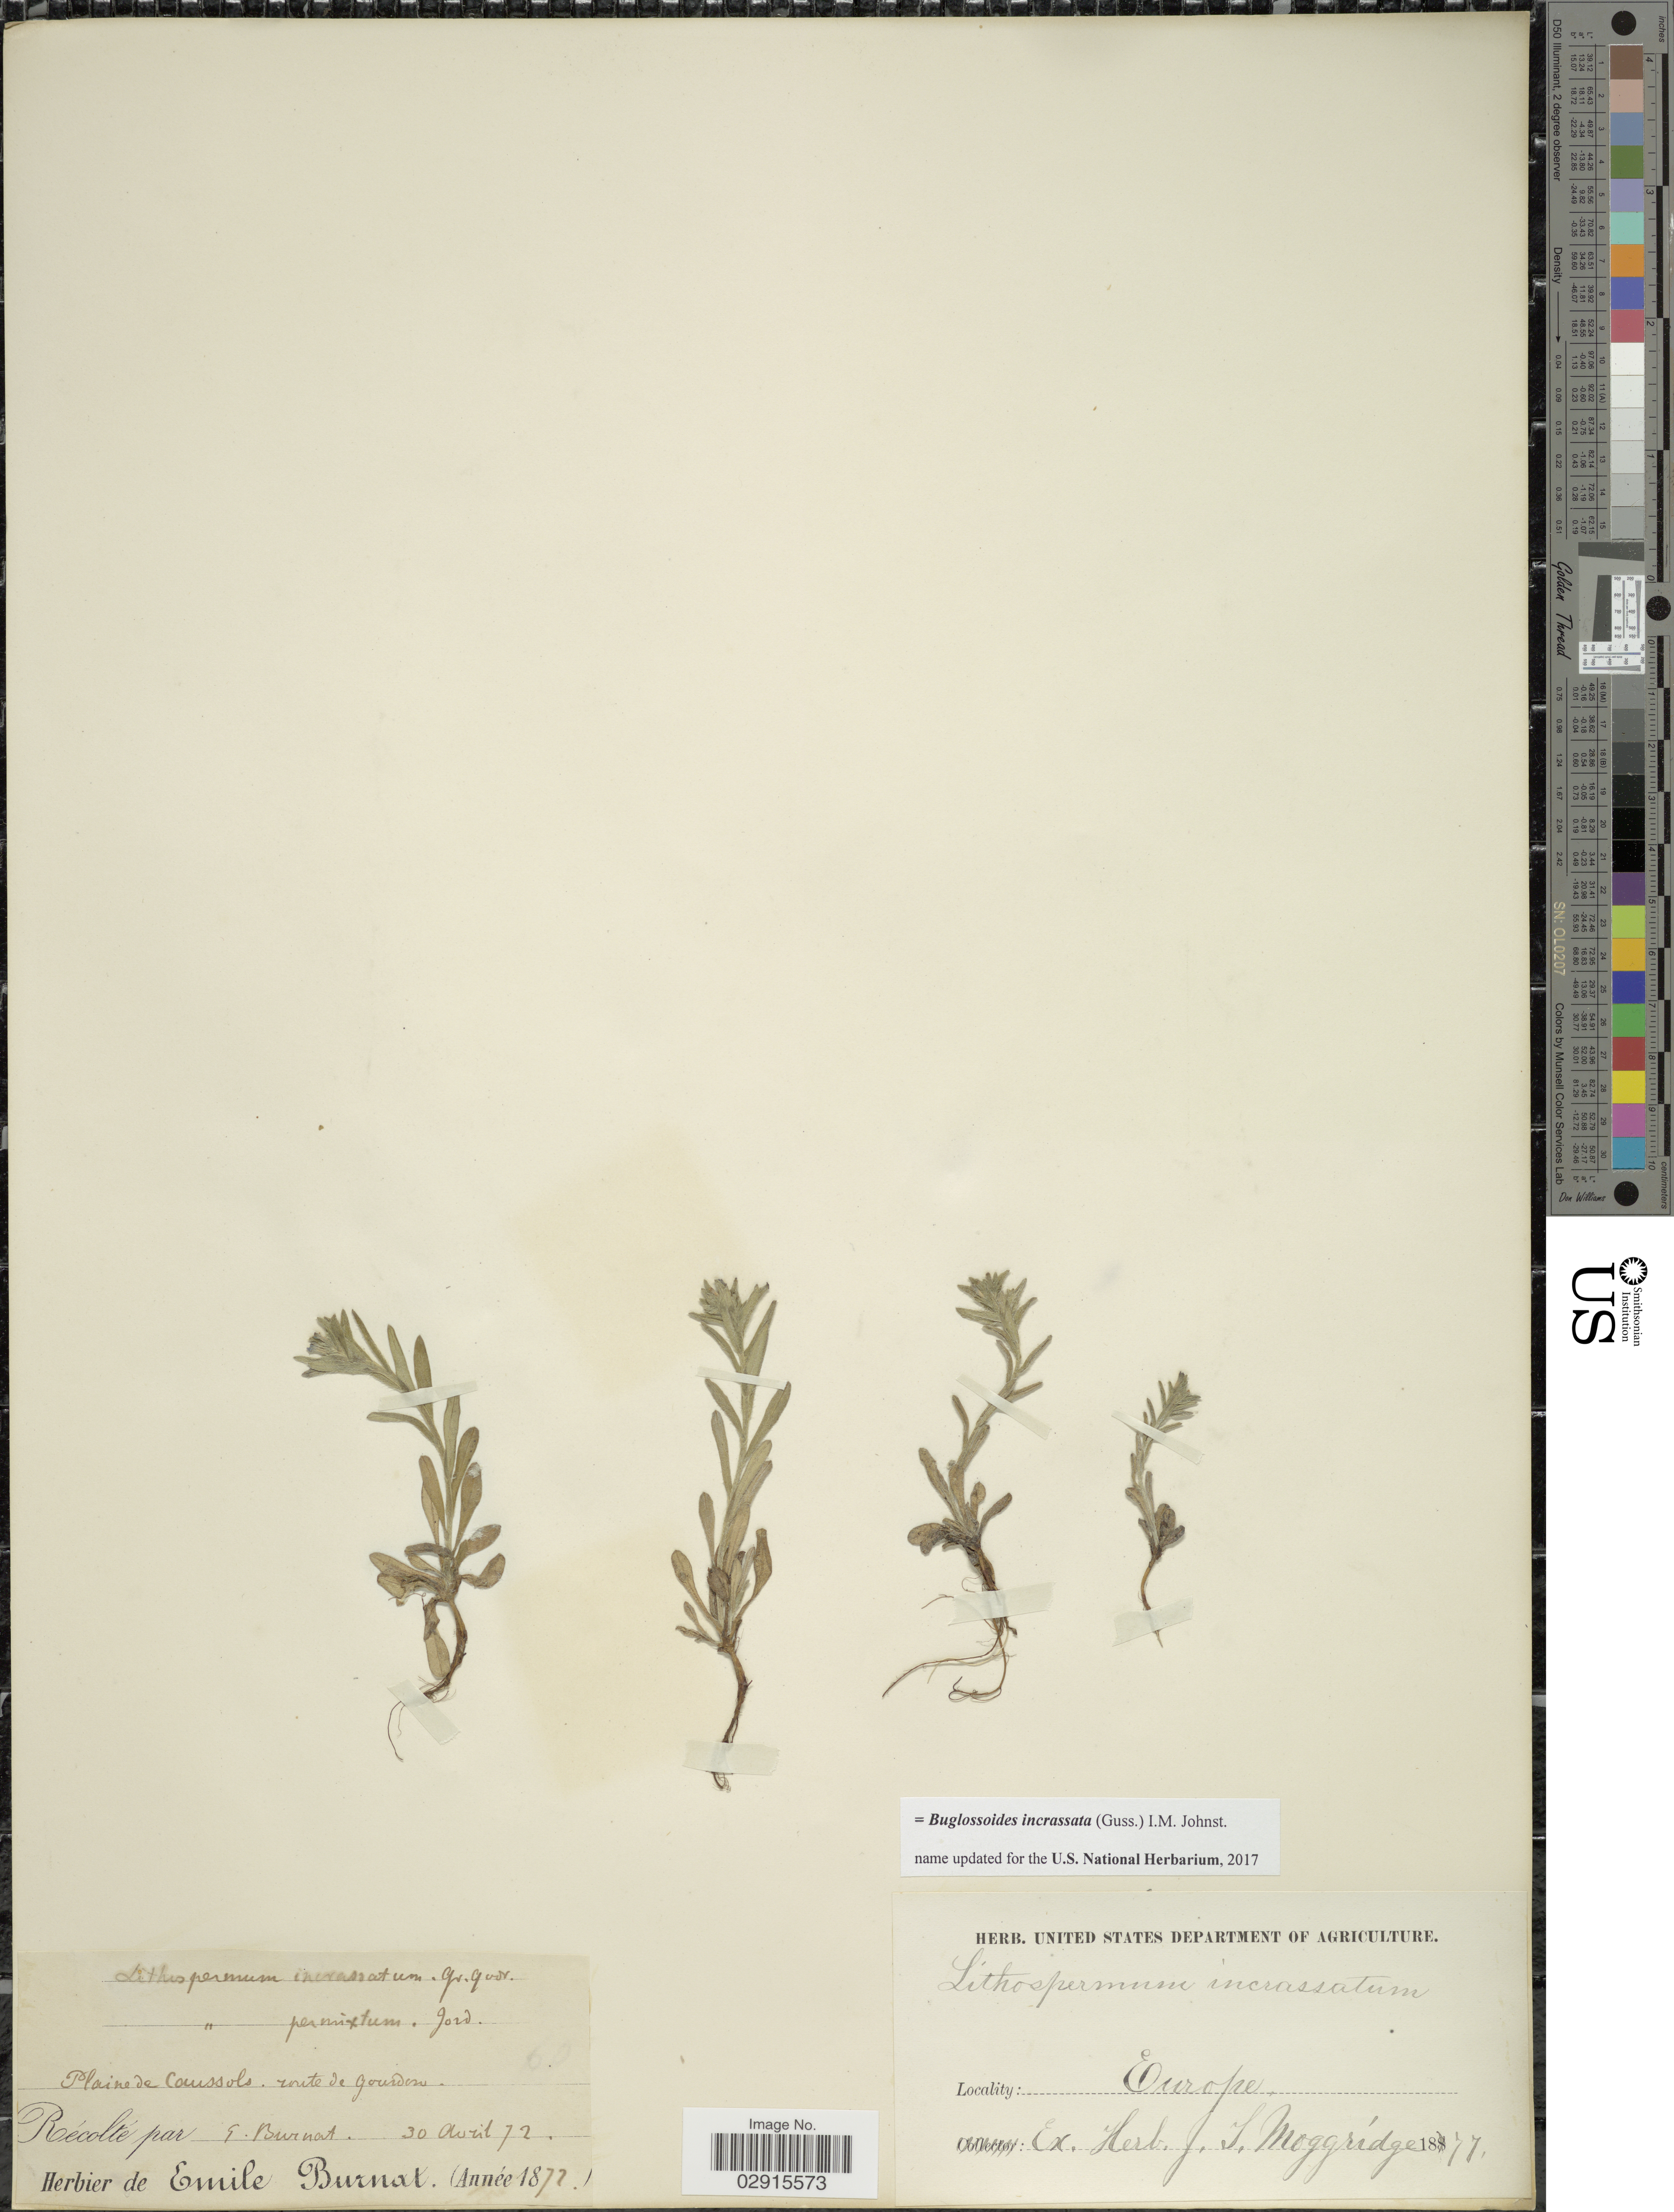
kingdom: Plantae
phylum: Tracheophyta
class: Magnoliopsida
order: Boraginales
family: Boraginaceae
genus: Buglossoides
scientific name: Buglossoides incrassata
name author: (Gussone) I.M. Johnst.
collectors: E. Burnat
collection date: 1872-04-30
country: France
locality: Plaine de Caussols route de Gourdon.